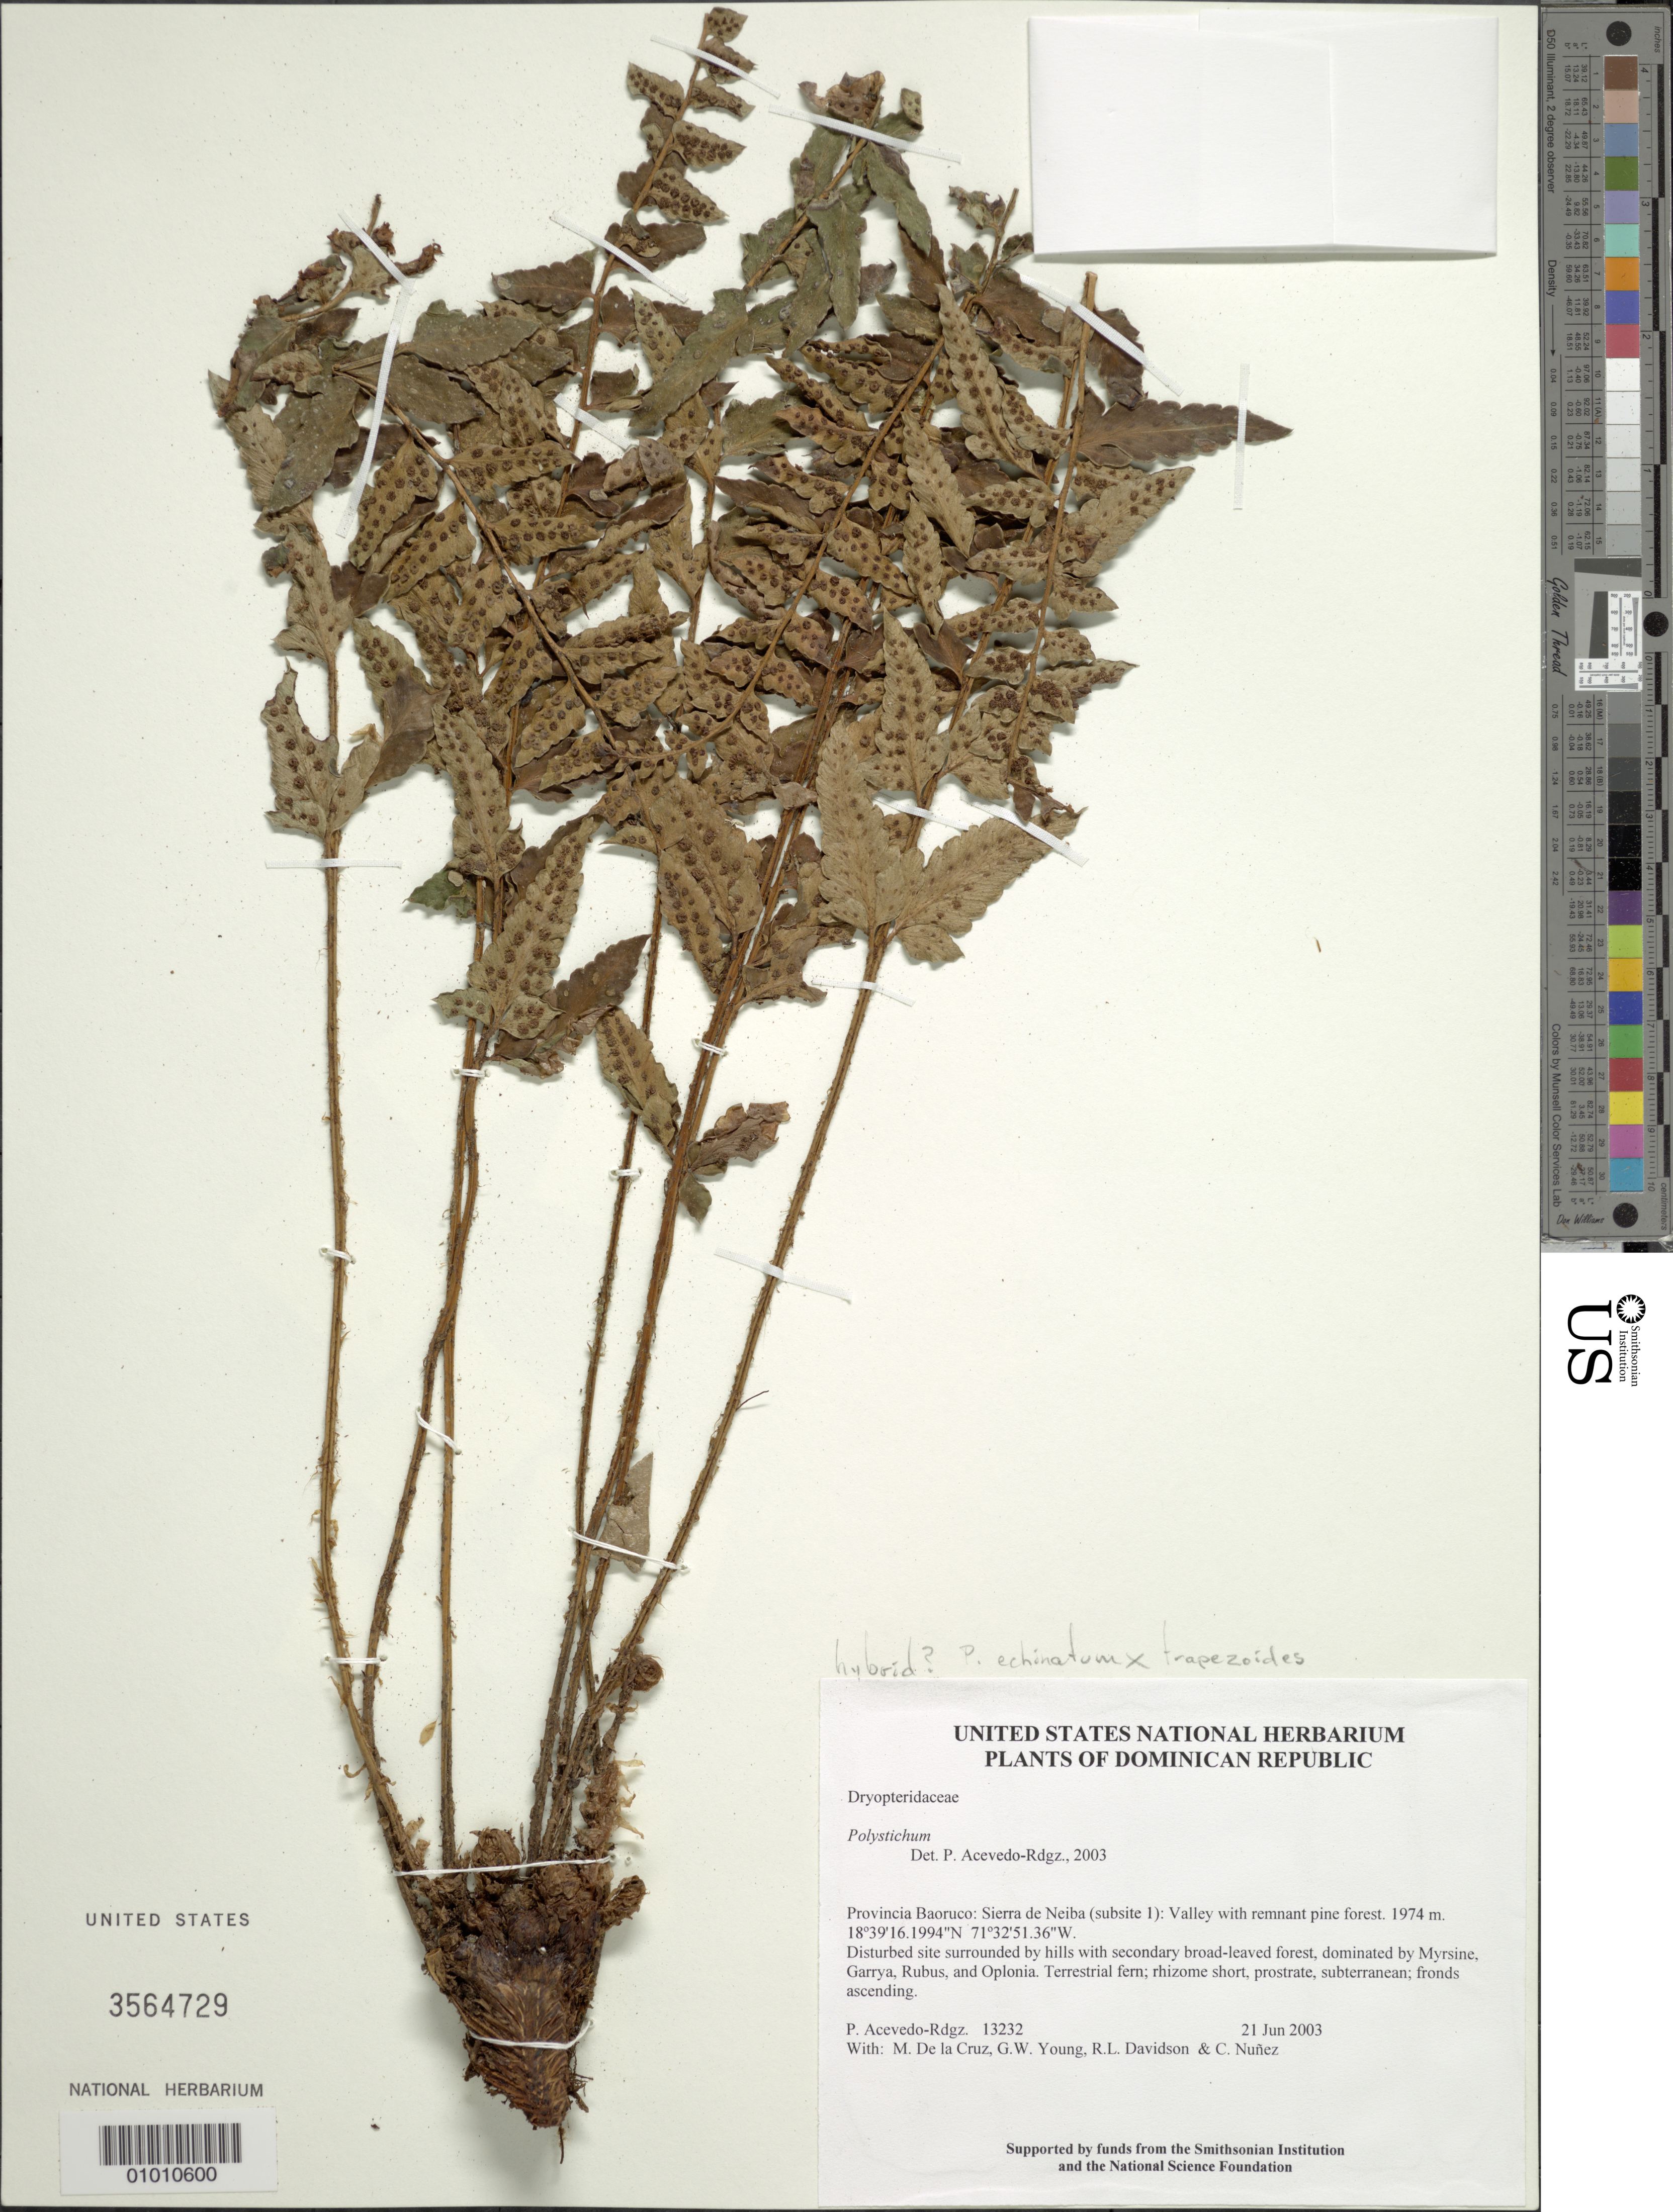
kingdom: Plantae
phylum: Tracheophyta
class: Polypodiopsida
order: Polypodiales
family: Dryopteridaceae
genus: Polystichum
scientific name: Polystichum echinatum x trapezoides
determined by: McKee, G. S., (US), NMNH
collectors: P. Acevedo-Rodr., M. de la Cruz, J. Rawlins, G. Young, R. Davidson & C. Nunez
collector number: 13232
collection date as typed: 21 Jun 2003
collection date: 2003-06-21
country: Dominican Republic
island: Hispaniola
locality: Provincia Baoruco: Sierra de Neiba (subsite 1): Valley with remnant pine forest.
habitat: Disturbed site surrounded by hills with secondary broad-leaved forest, dominated by Myrsine, Garrya, Rubus, and Oplonia.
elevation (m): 1974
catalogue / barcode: US 3564729